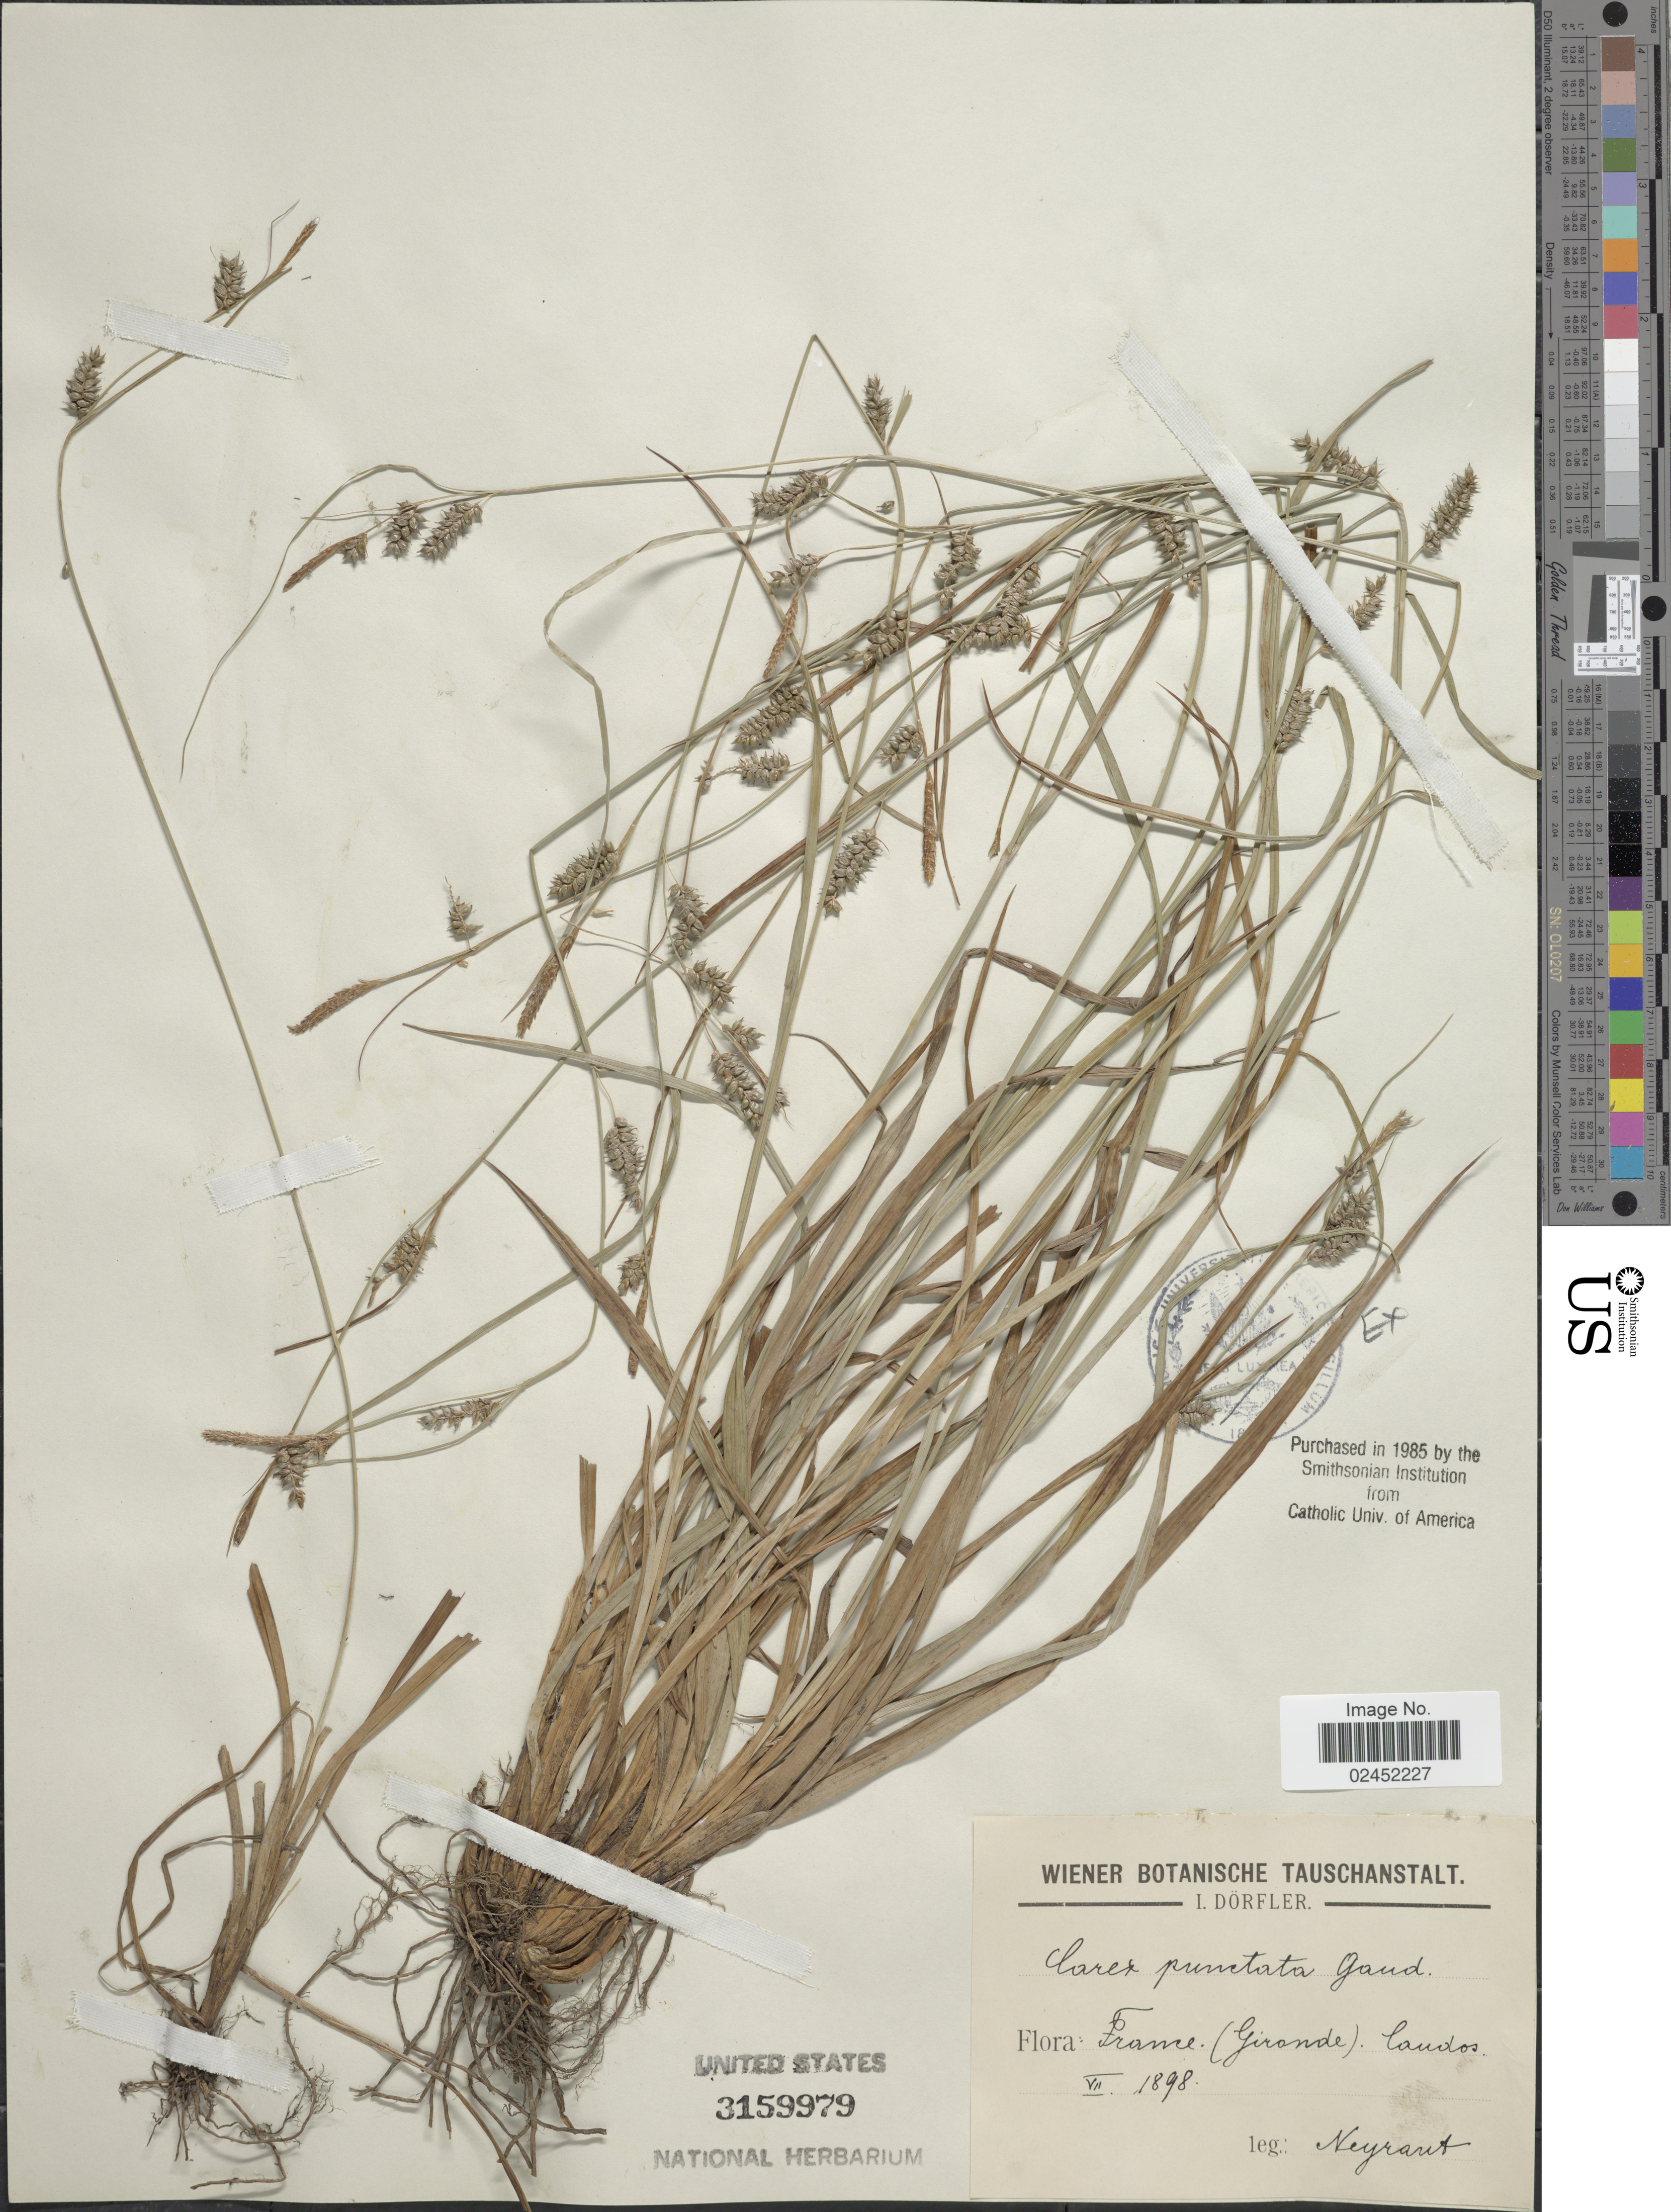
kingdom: Plantae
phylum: Tracheophyta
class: Liliopsida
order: Poales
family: Cyperaceae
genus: Carex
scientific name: Carex punctata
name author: Gaudin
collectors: Neyraut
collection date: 1898-07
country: France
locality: France (Gironde) laundos [interpreted]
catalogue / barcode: US 3159979